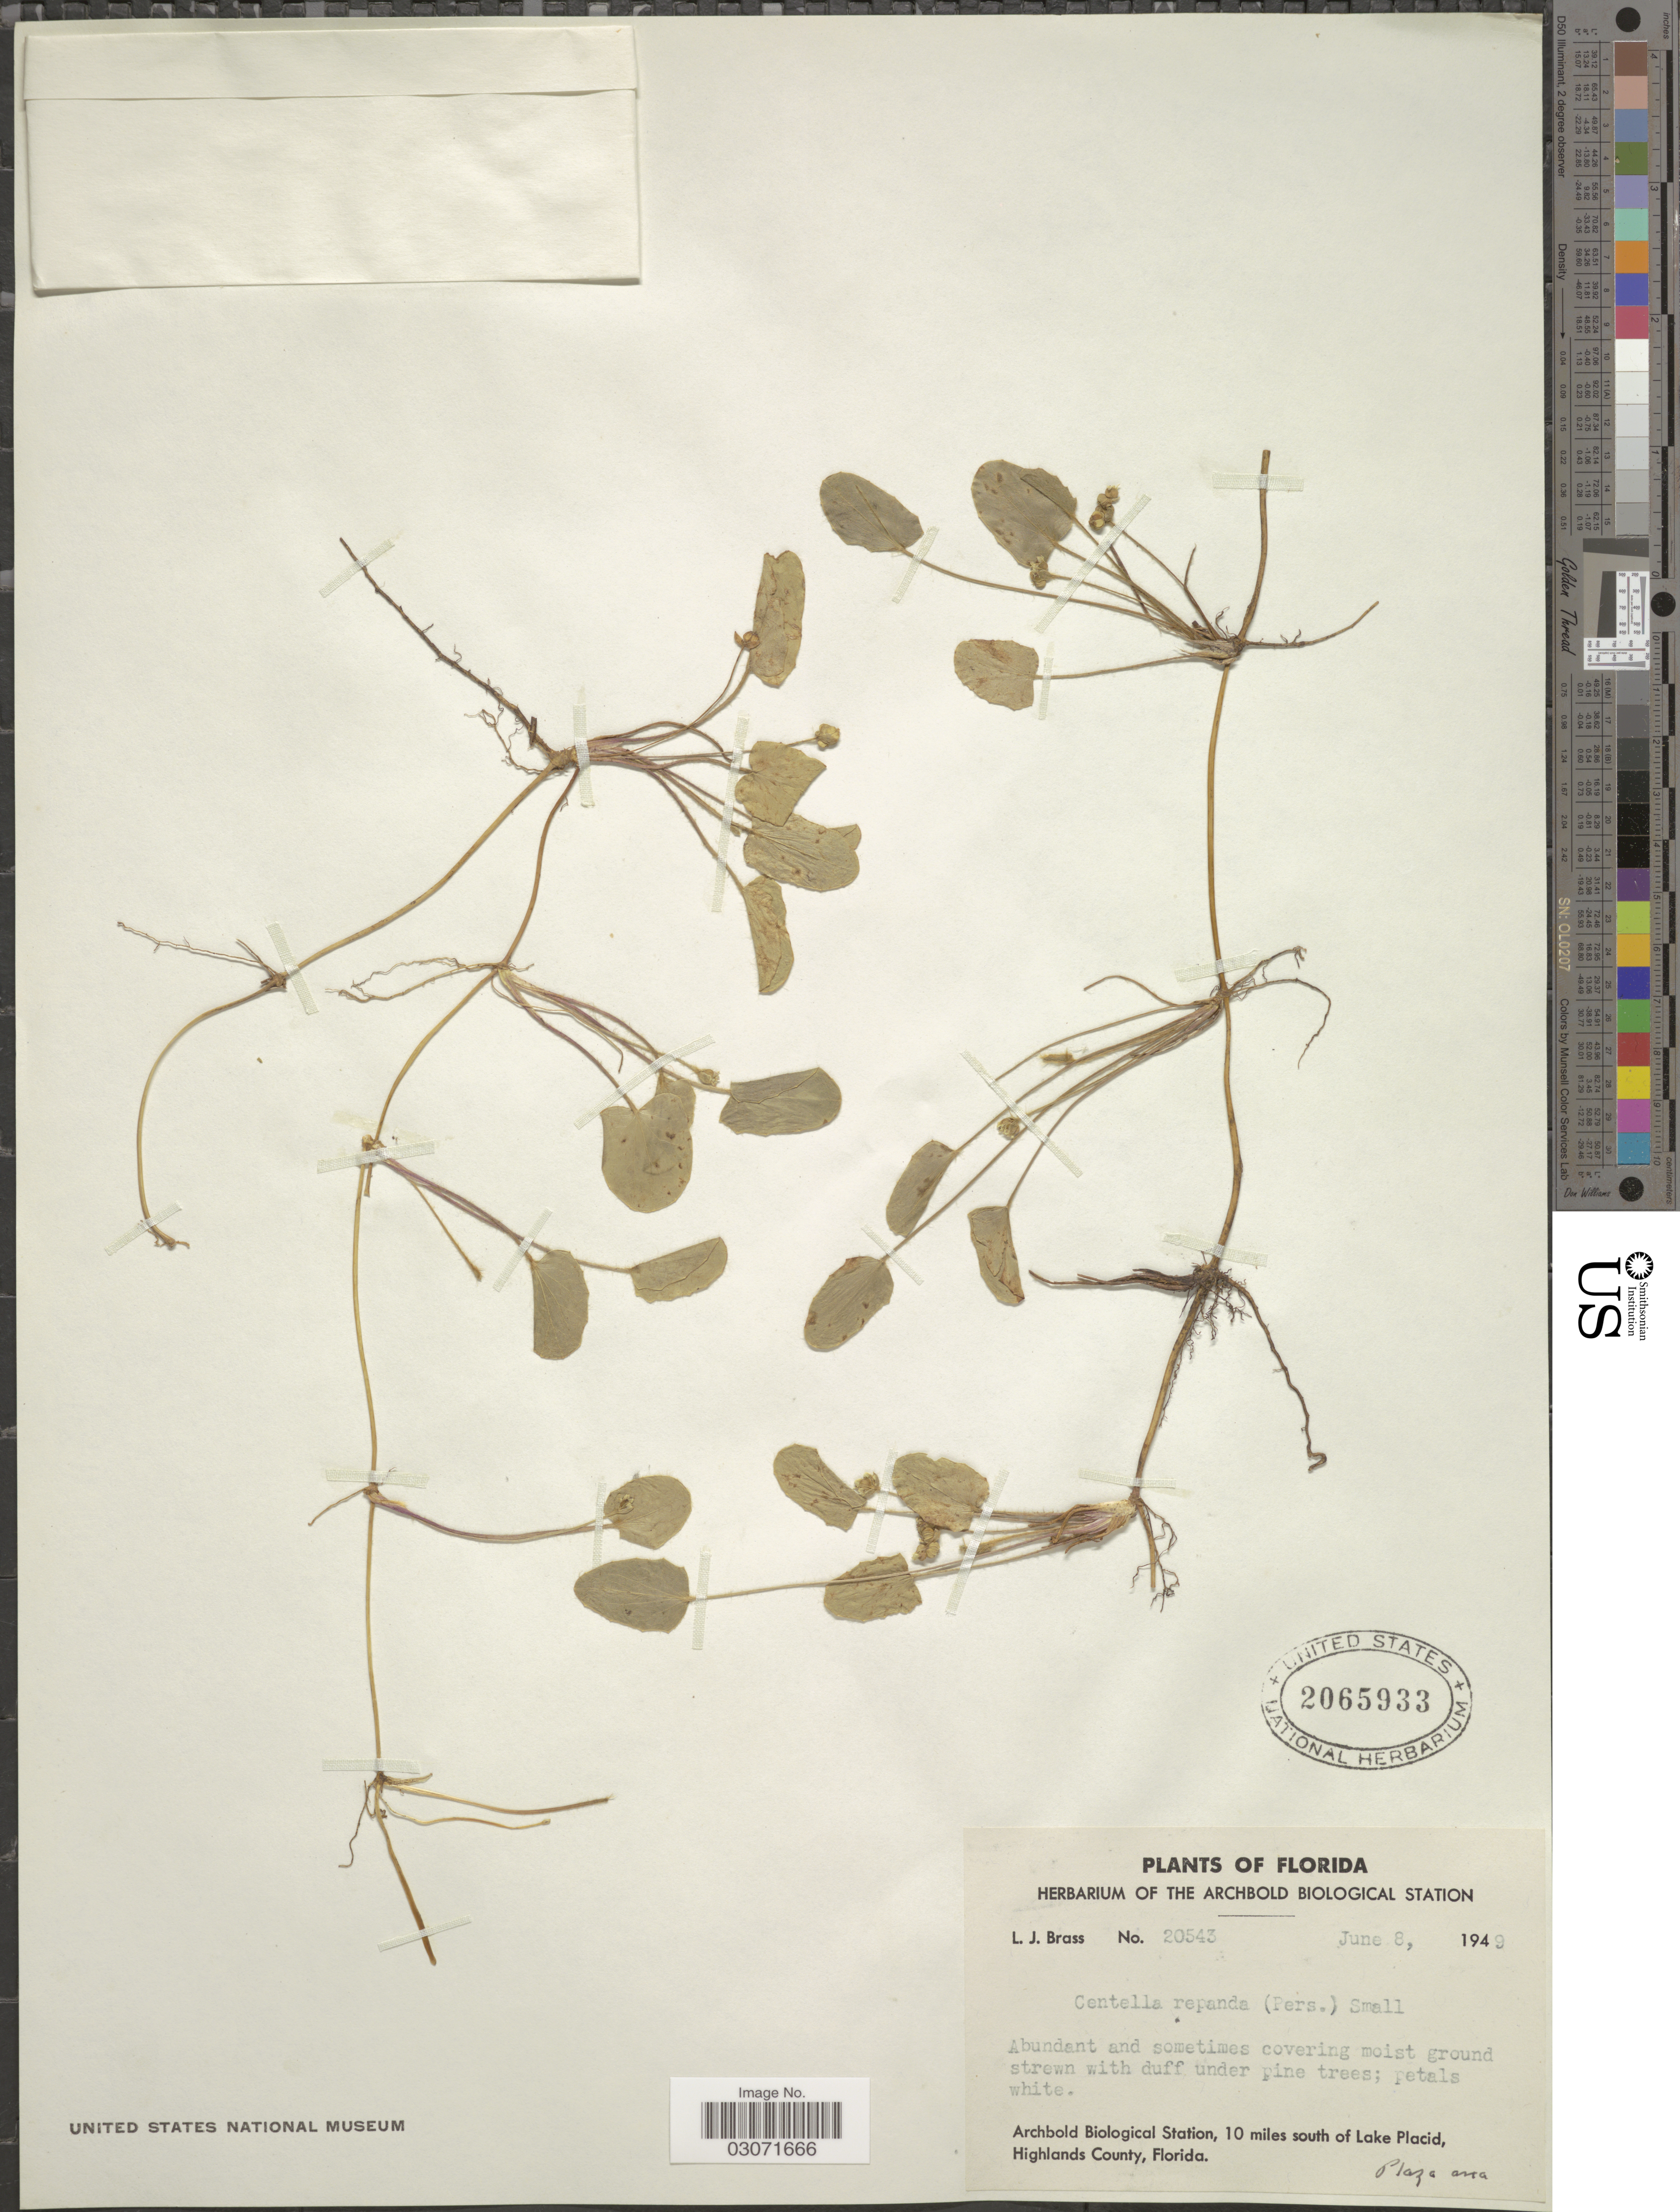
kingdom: Plantae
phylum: Tracheophyta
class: Magnoliopsida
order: Apiales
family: Apiaceae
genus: Centella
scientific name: Centella repanda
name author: (Pers.) Small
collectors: L. J. Brass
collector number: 20543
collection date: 1949-06-08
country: United States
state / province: Florida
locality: Archbold Biological Station, 10 miles south of Lake Placid, Highlands County.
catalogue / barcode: US 2065933